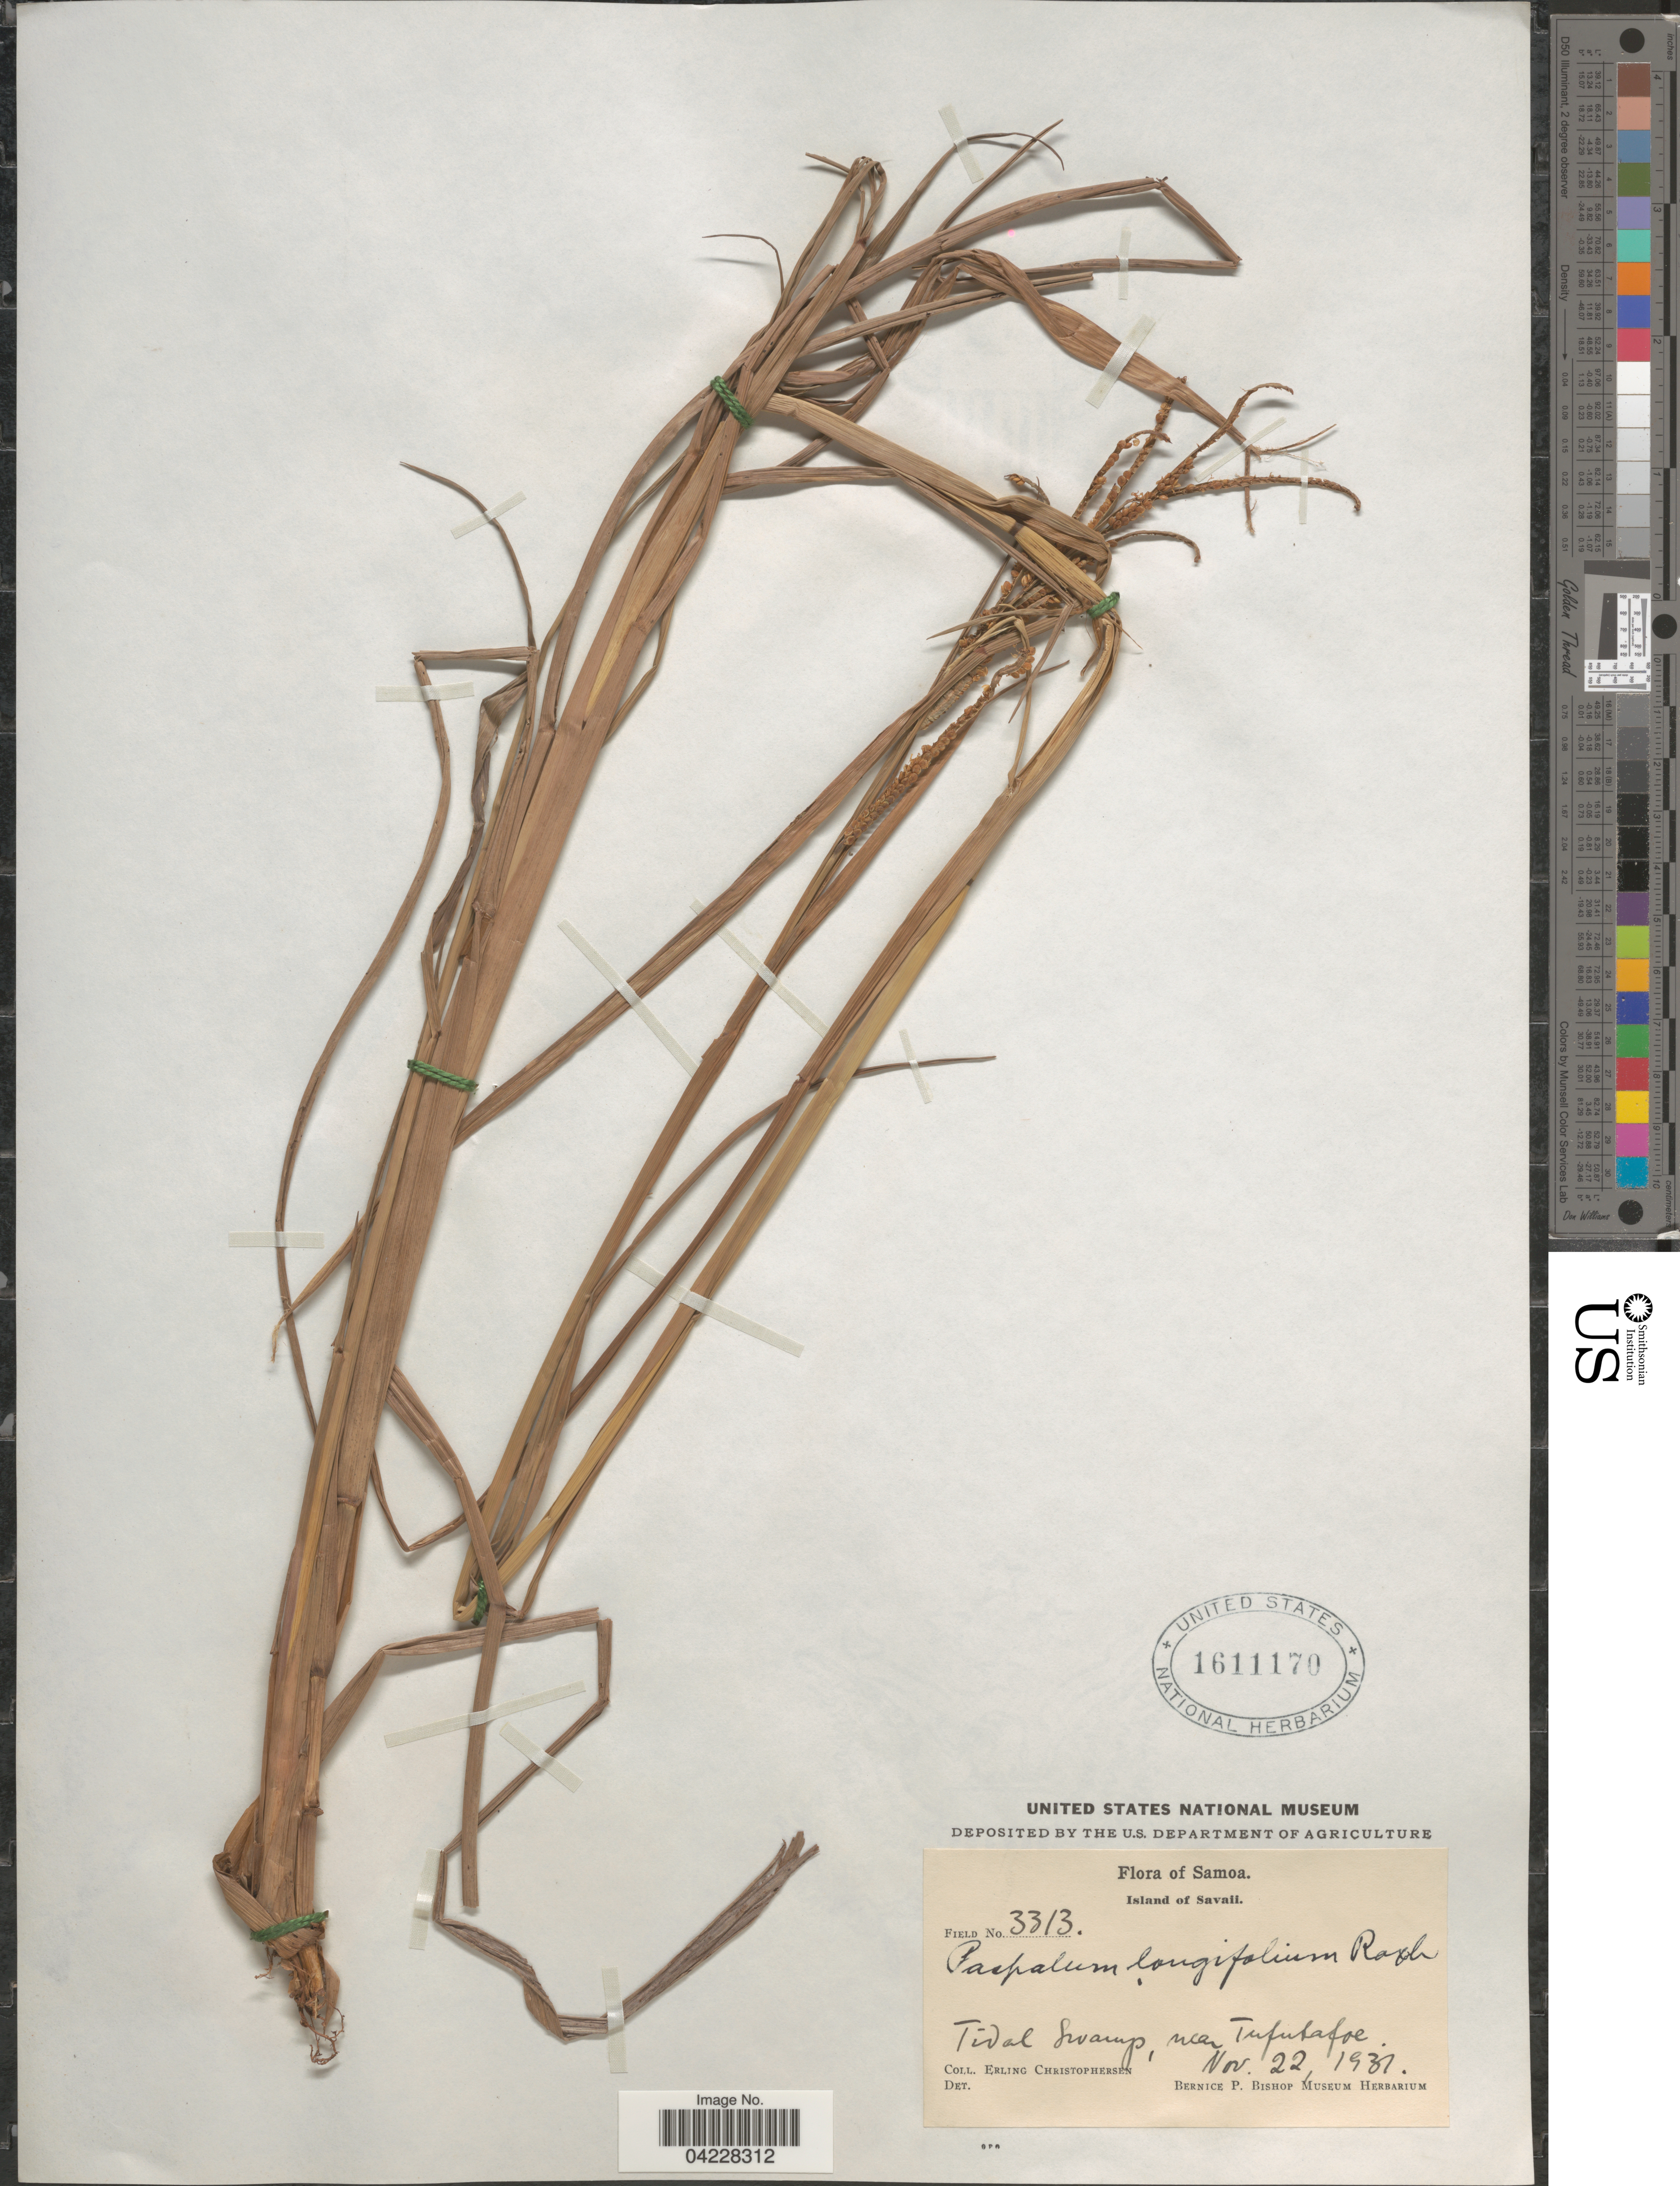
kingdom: Plantae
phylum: Tracheophyta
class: Liliopsida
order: Poales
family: Poaceae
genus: Paspalum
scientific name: Paspalum sp.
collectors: E. Christopherson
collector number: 3313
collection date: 1931-11-22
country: Samoa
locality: Samoa. Island of Savaii. Tidal Swamp, near Tufutafoe.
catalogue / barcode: US 1611170